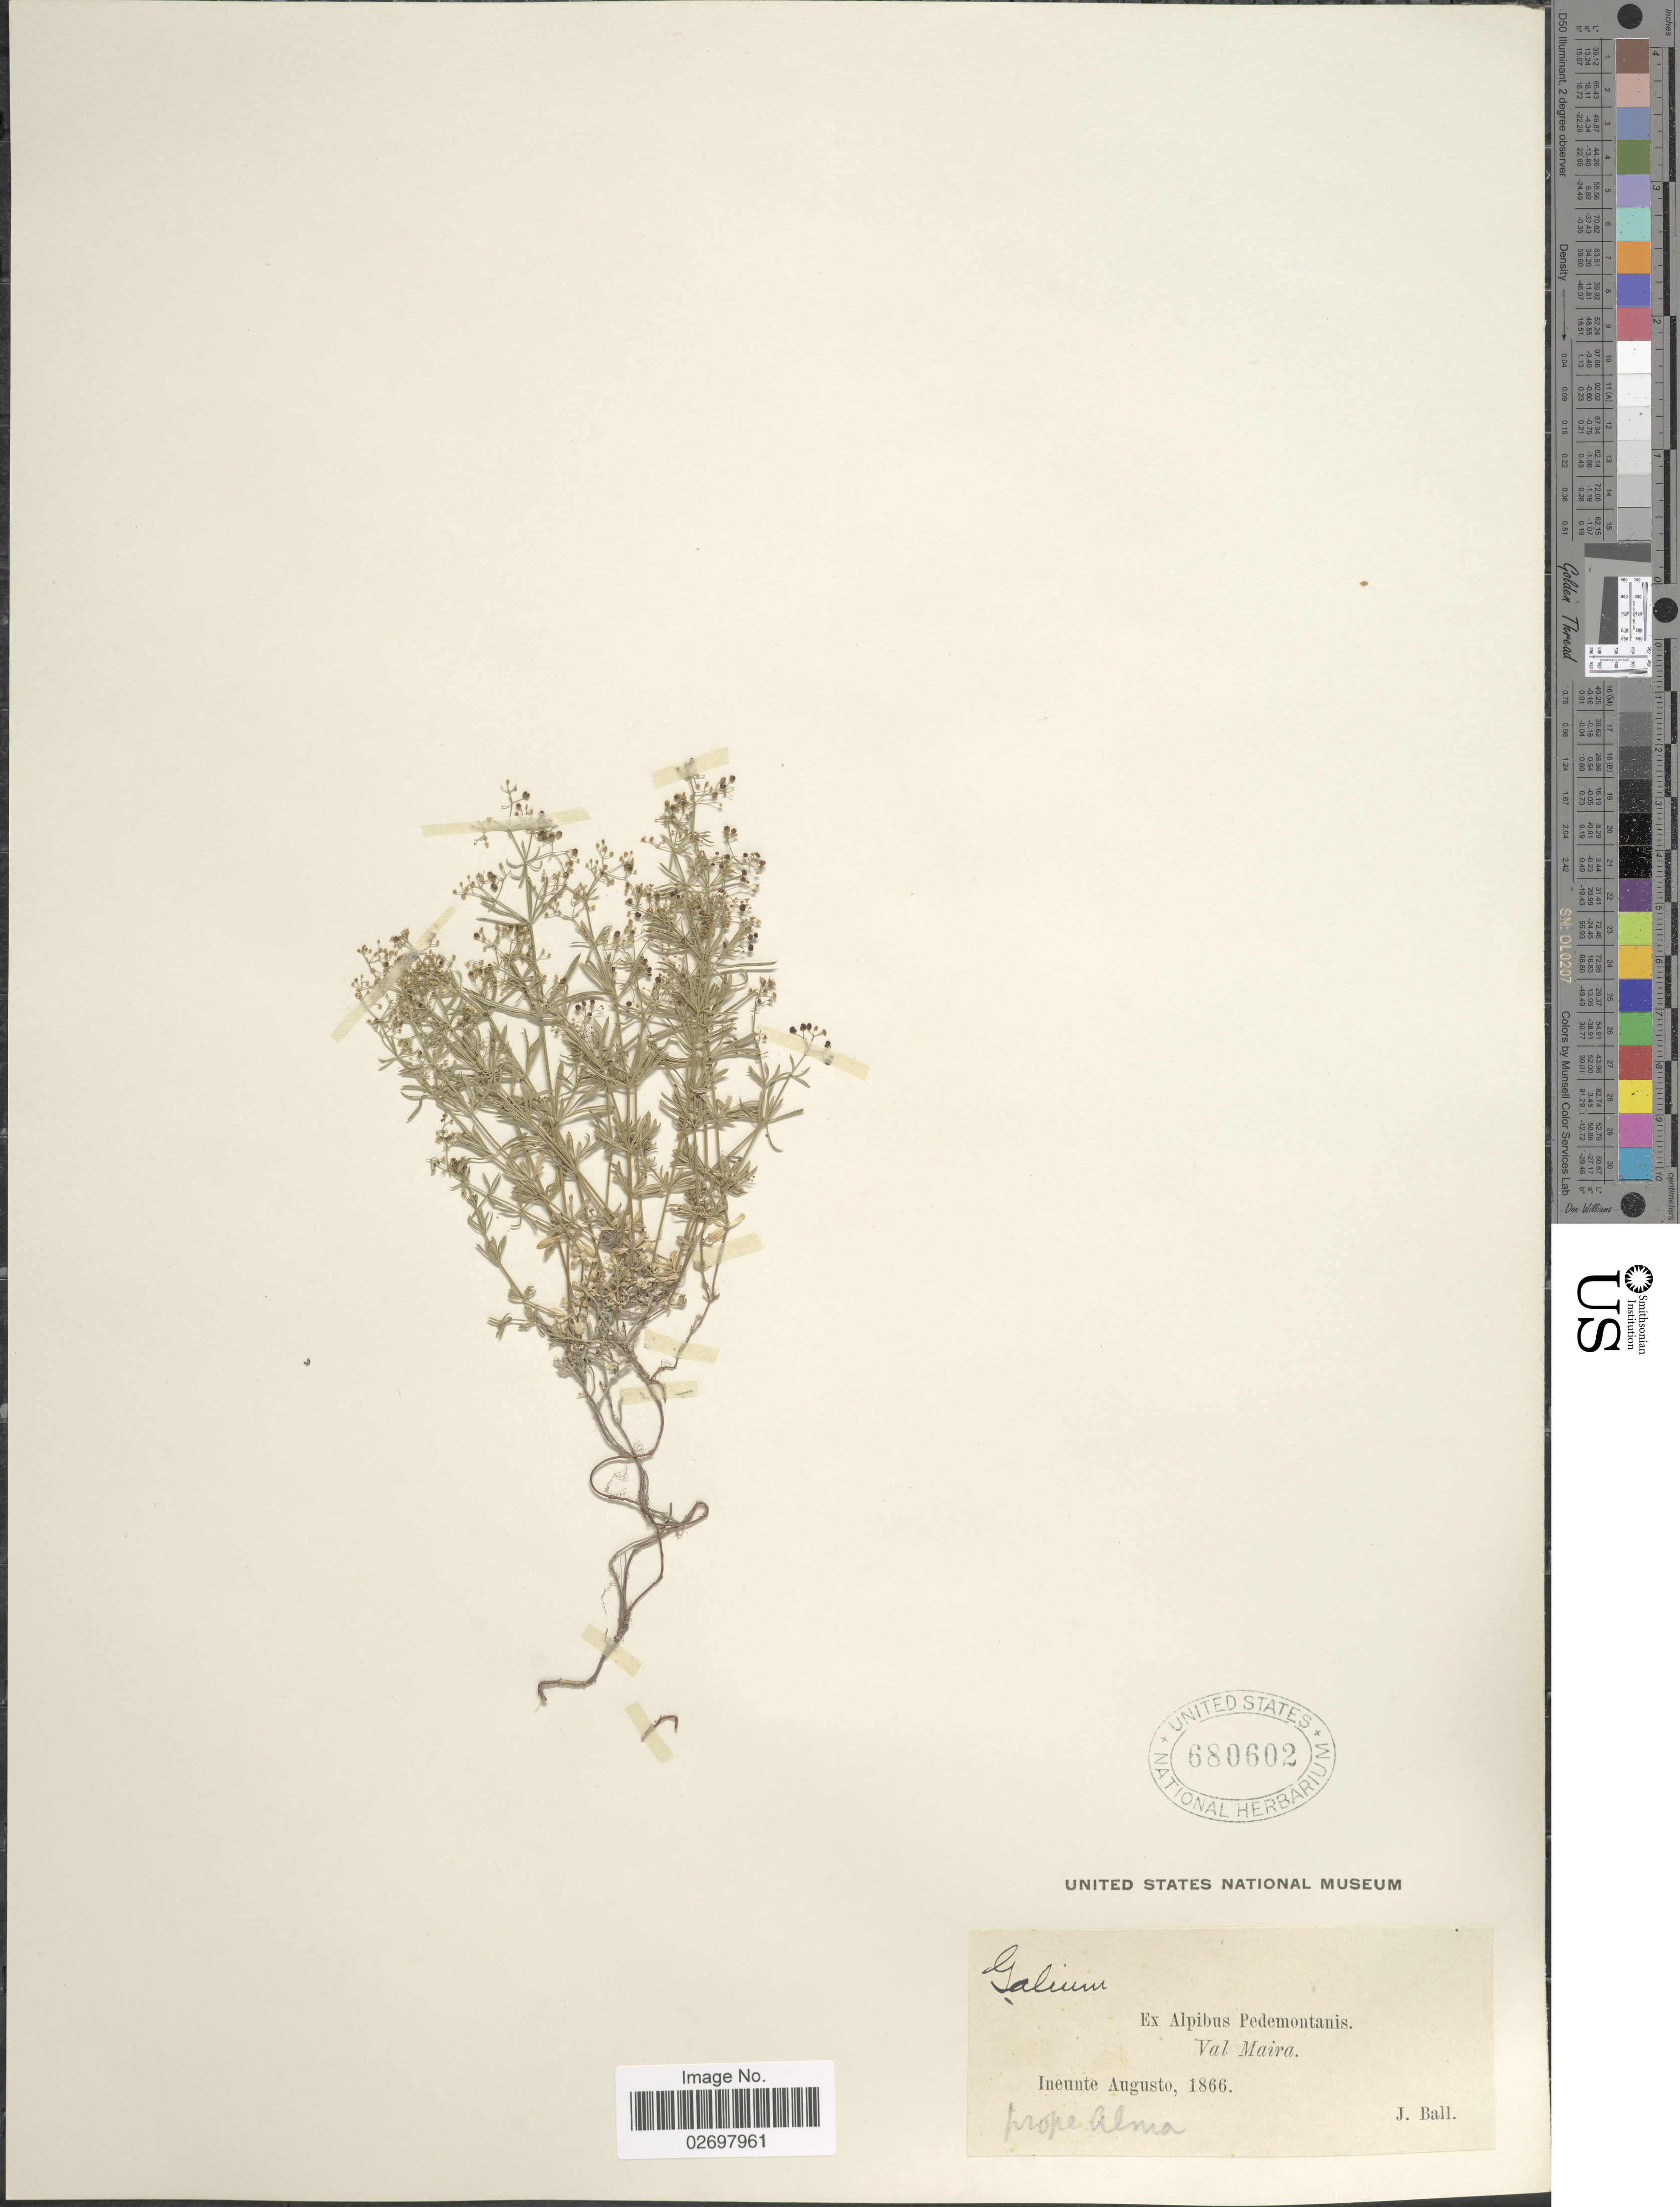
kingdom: Plantae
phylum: Tracheophyta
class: Magnoliopsida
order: Gentianales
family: Rubiaceae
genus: Galium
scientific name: Galium sp.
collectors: J. Ball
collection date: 1866-08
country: Italy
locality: Ex Alpibus Pedemontanis, Val Maira, prope Alma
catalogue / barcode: US 680602